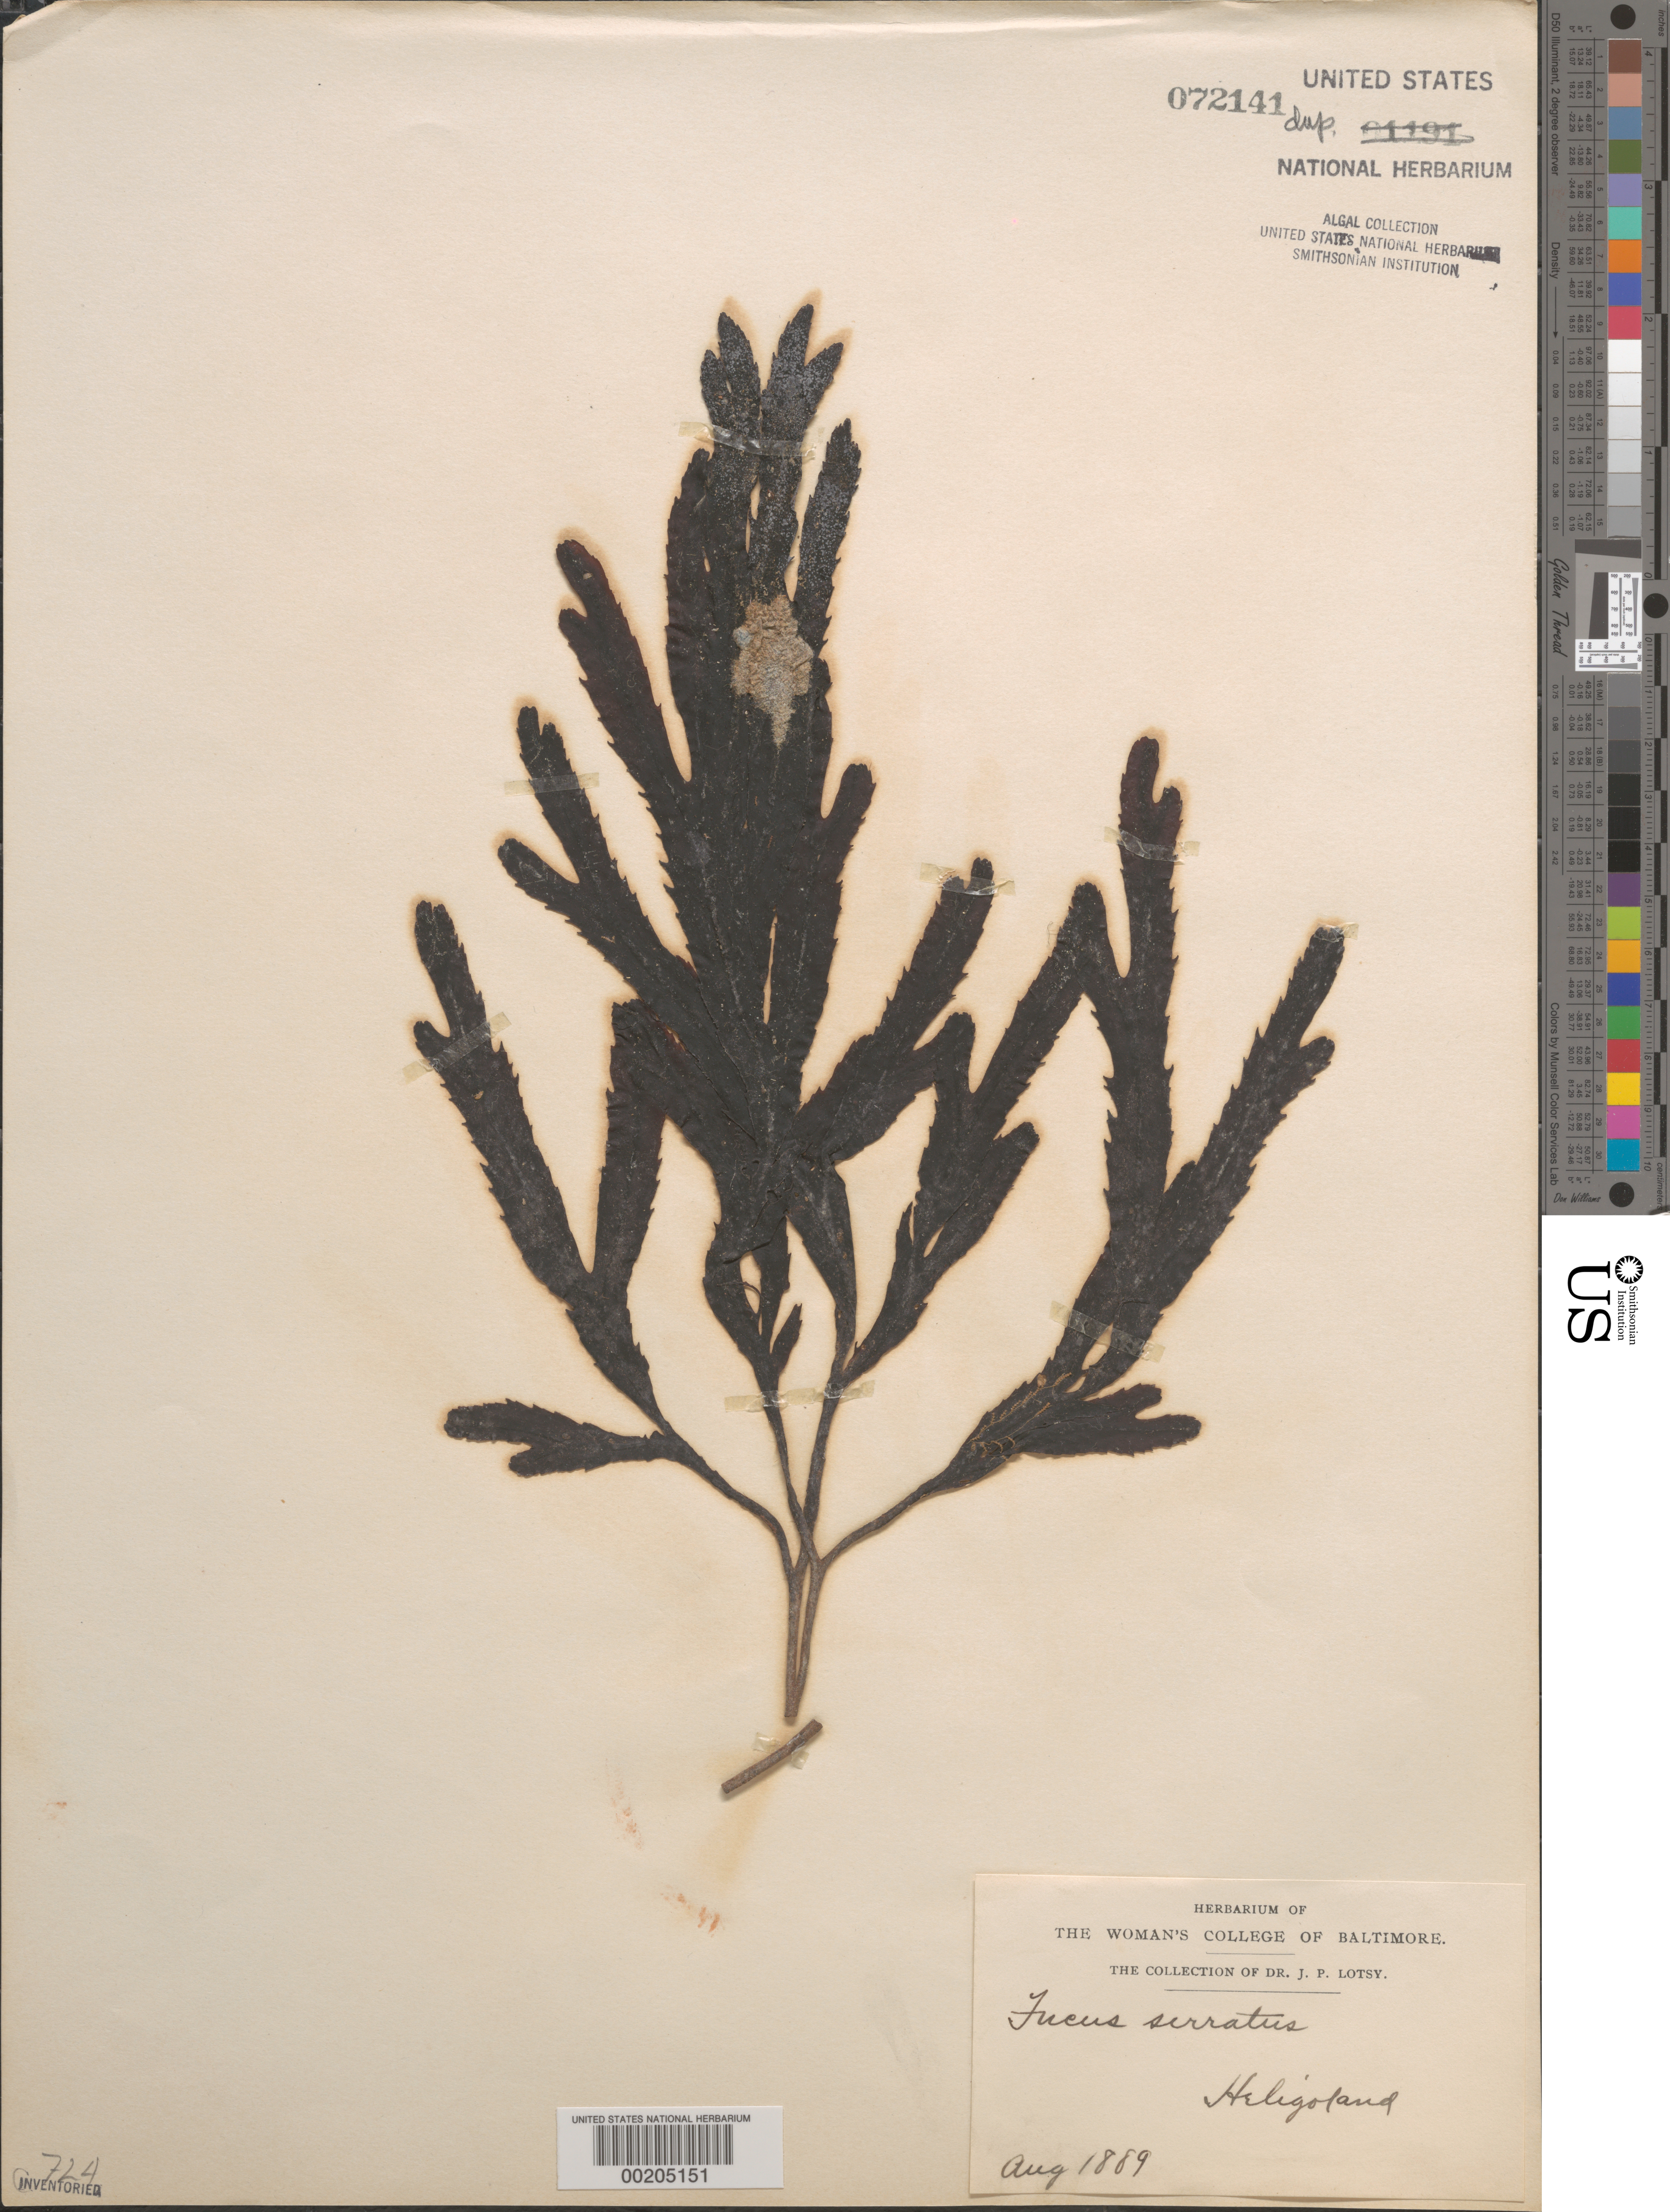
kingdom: Chromista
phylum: Ochrophyta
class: Phaeophyceae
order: Fucales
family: Fucaceae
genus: Fucus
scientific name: Fucus serratus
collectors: J. Lotsy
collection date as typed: Aug 1889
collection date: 1889-08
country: Germany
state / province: Schleswig-Holstein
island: Helgoland (Heligoland)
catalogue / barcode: US 72141